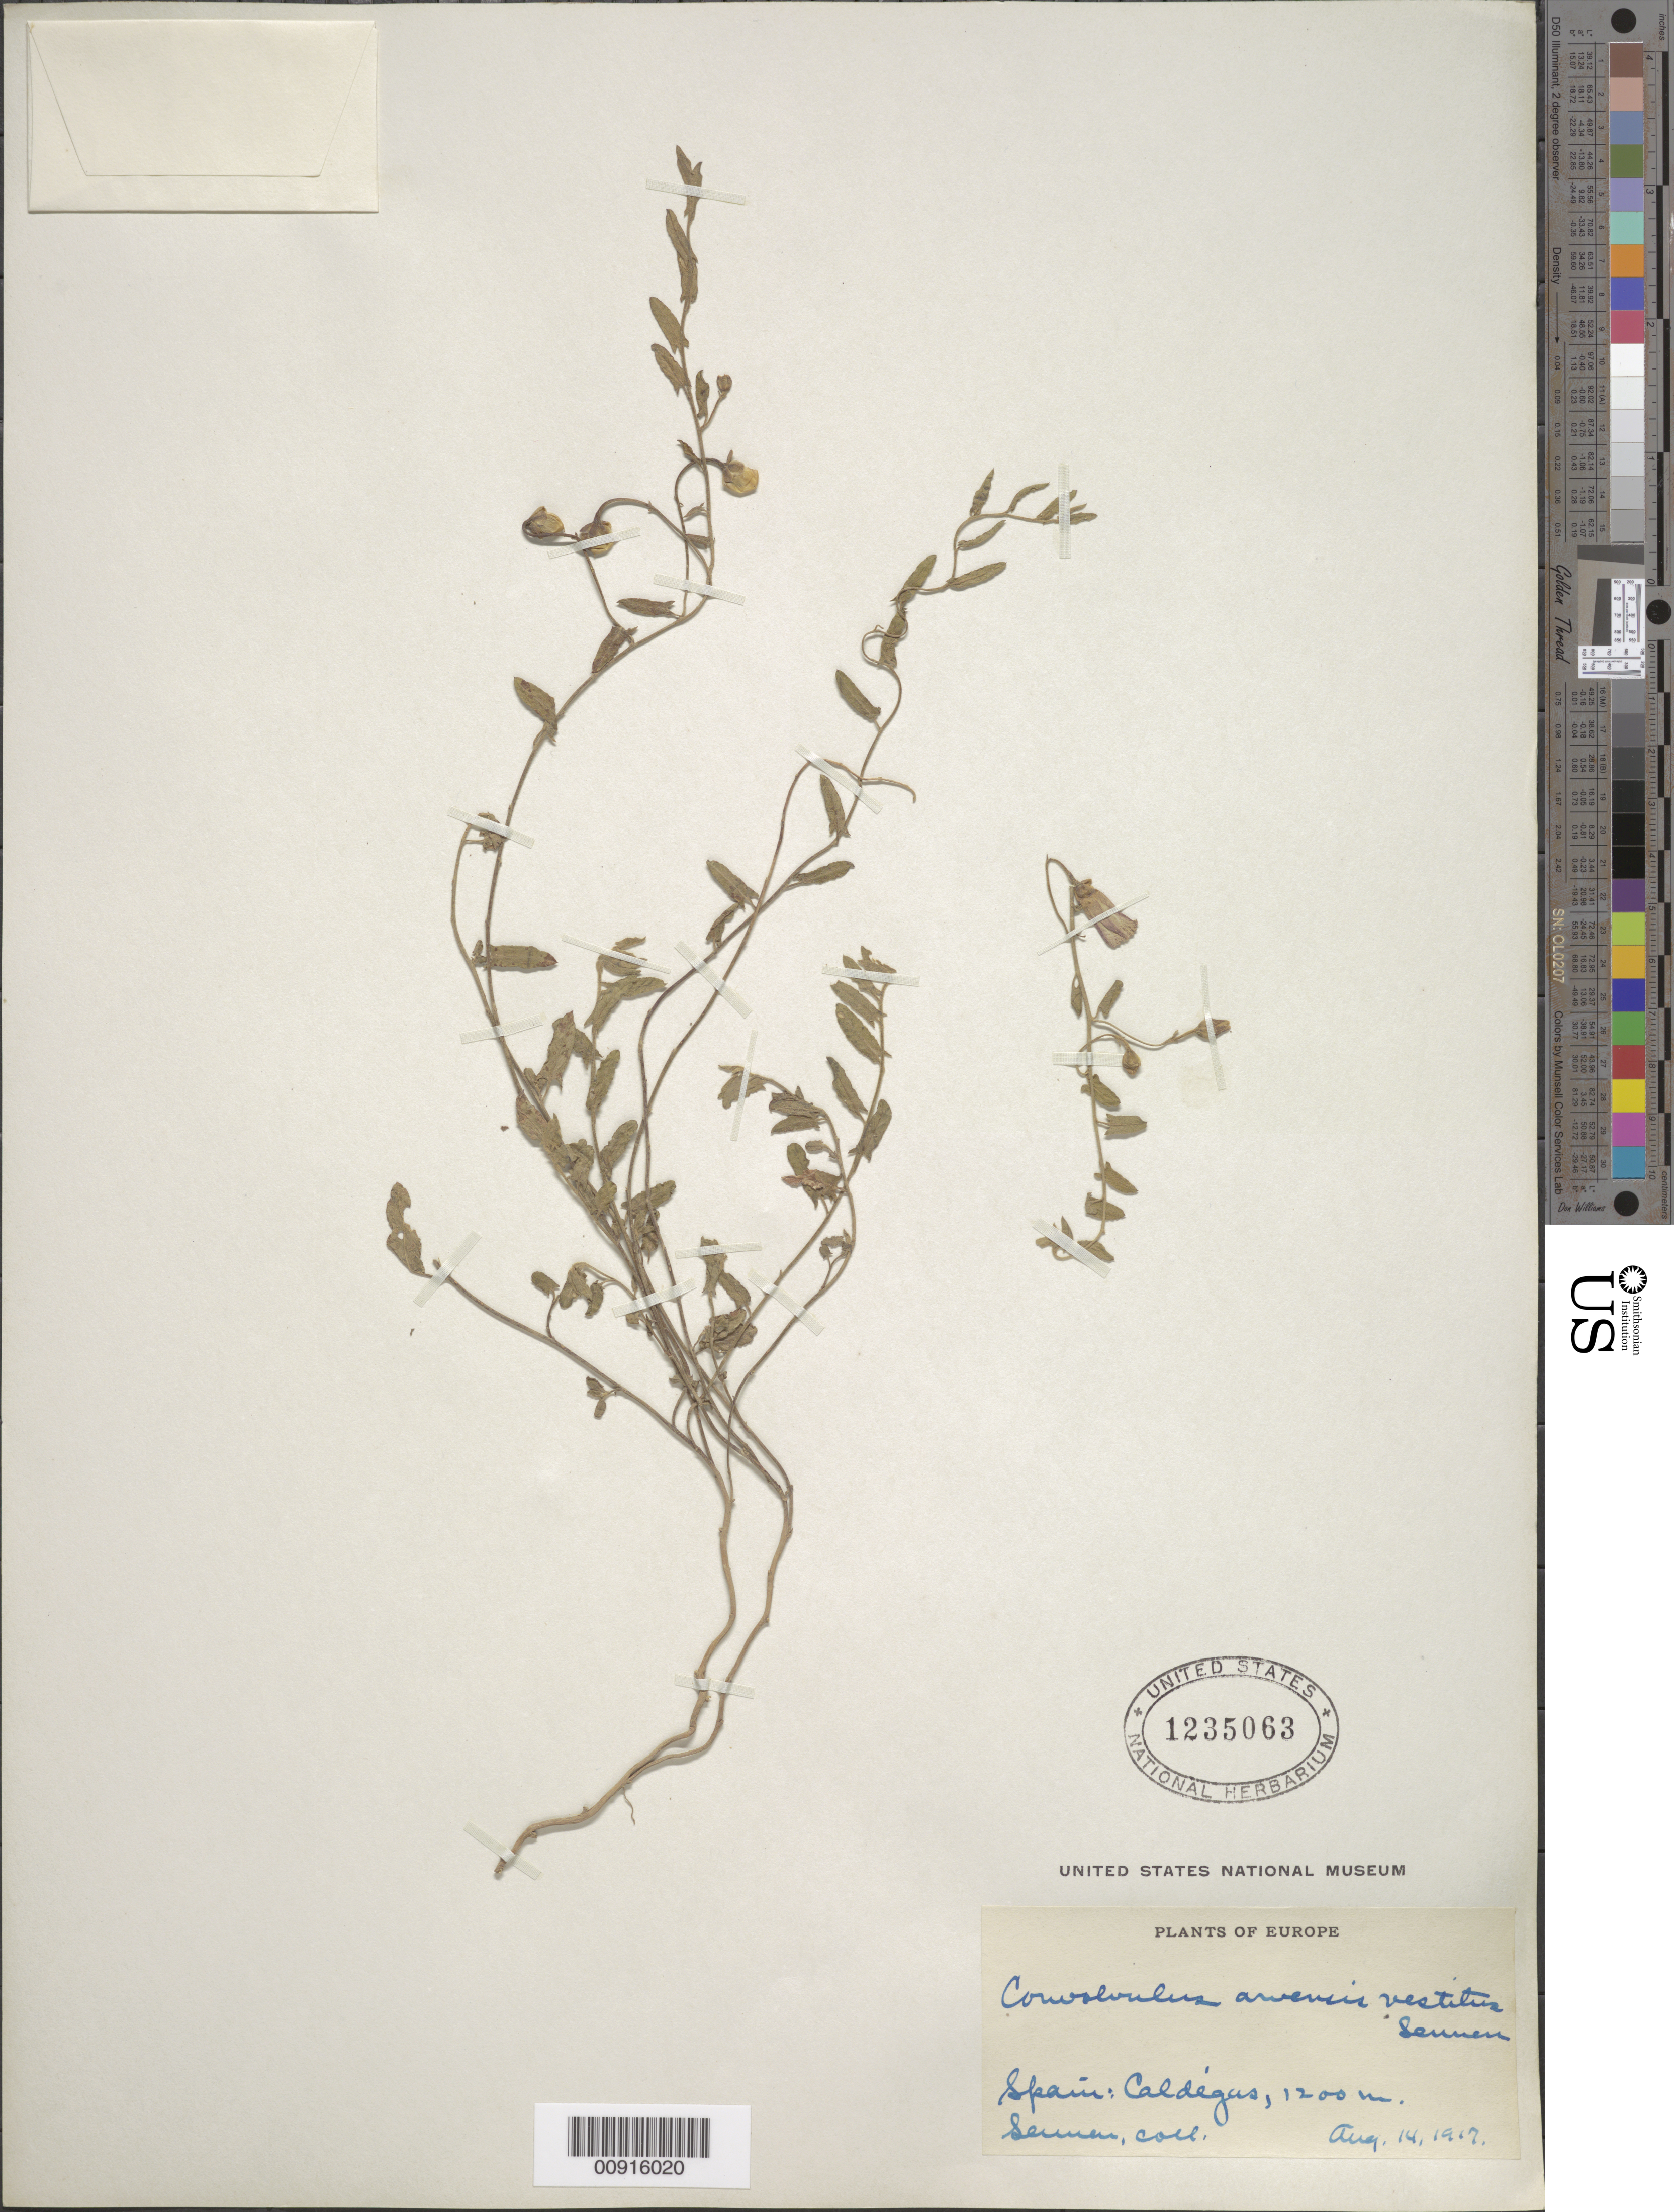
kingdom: Plantae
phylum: Tracheophyta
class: Magnoliopsida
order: Solanales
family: Convolvulaceae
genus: Convolvulus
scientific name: Convolvulus arvensis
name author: L.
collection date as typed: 14 Aug 1917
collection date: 1917-08-14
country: Spain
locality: Caldegus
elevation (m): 1200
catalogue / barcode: US 1235063